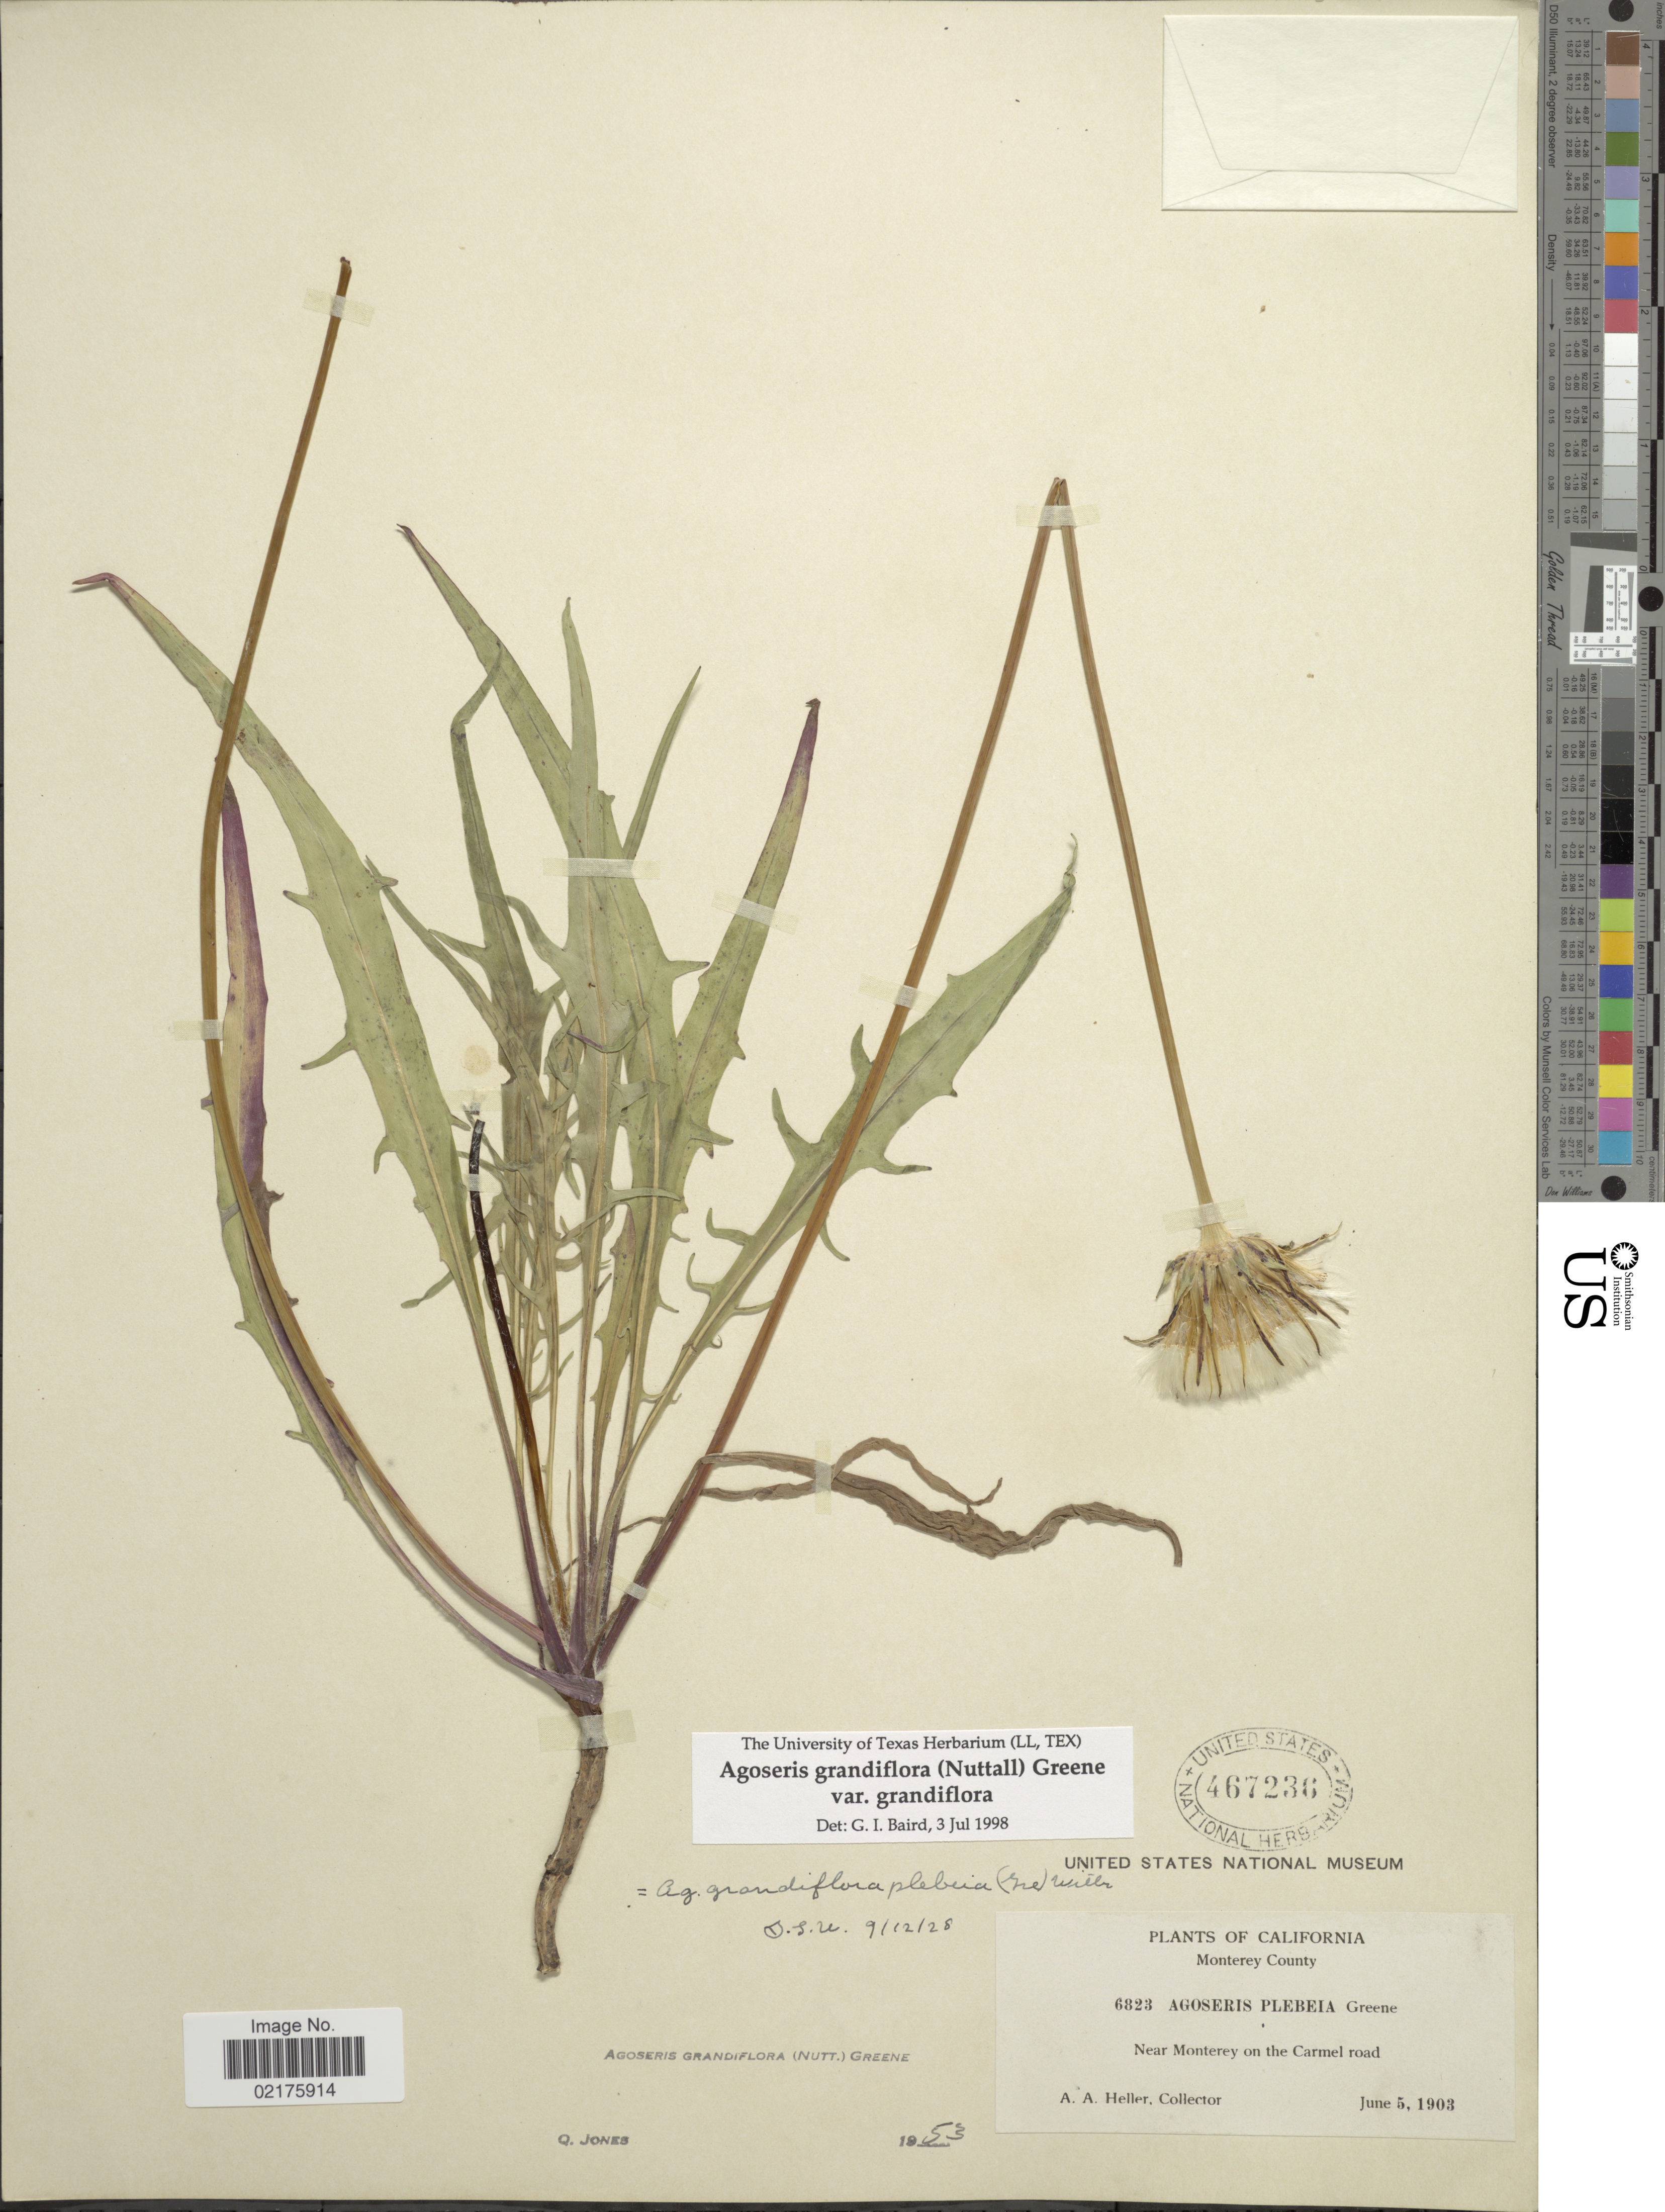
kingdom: Plantae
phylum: Tracheophyta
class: Magnoliopsida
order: Asterales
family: Asteraceae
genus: Agoseris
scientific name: Agoseris grandiflora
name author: (Nutt.) Greene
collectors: A. A. Heller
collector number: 6823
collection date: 1903-06-05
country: United States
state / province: California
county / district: Monterey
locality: Monterey County, Near Monterey on the Carmel road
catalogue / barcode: US 467236